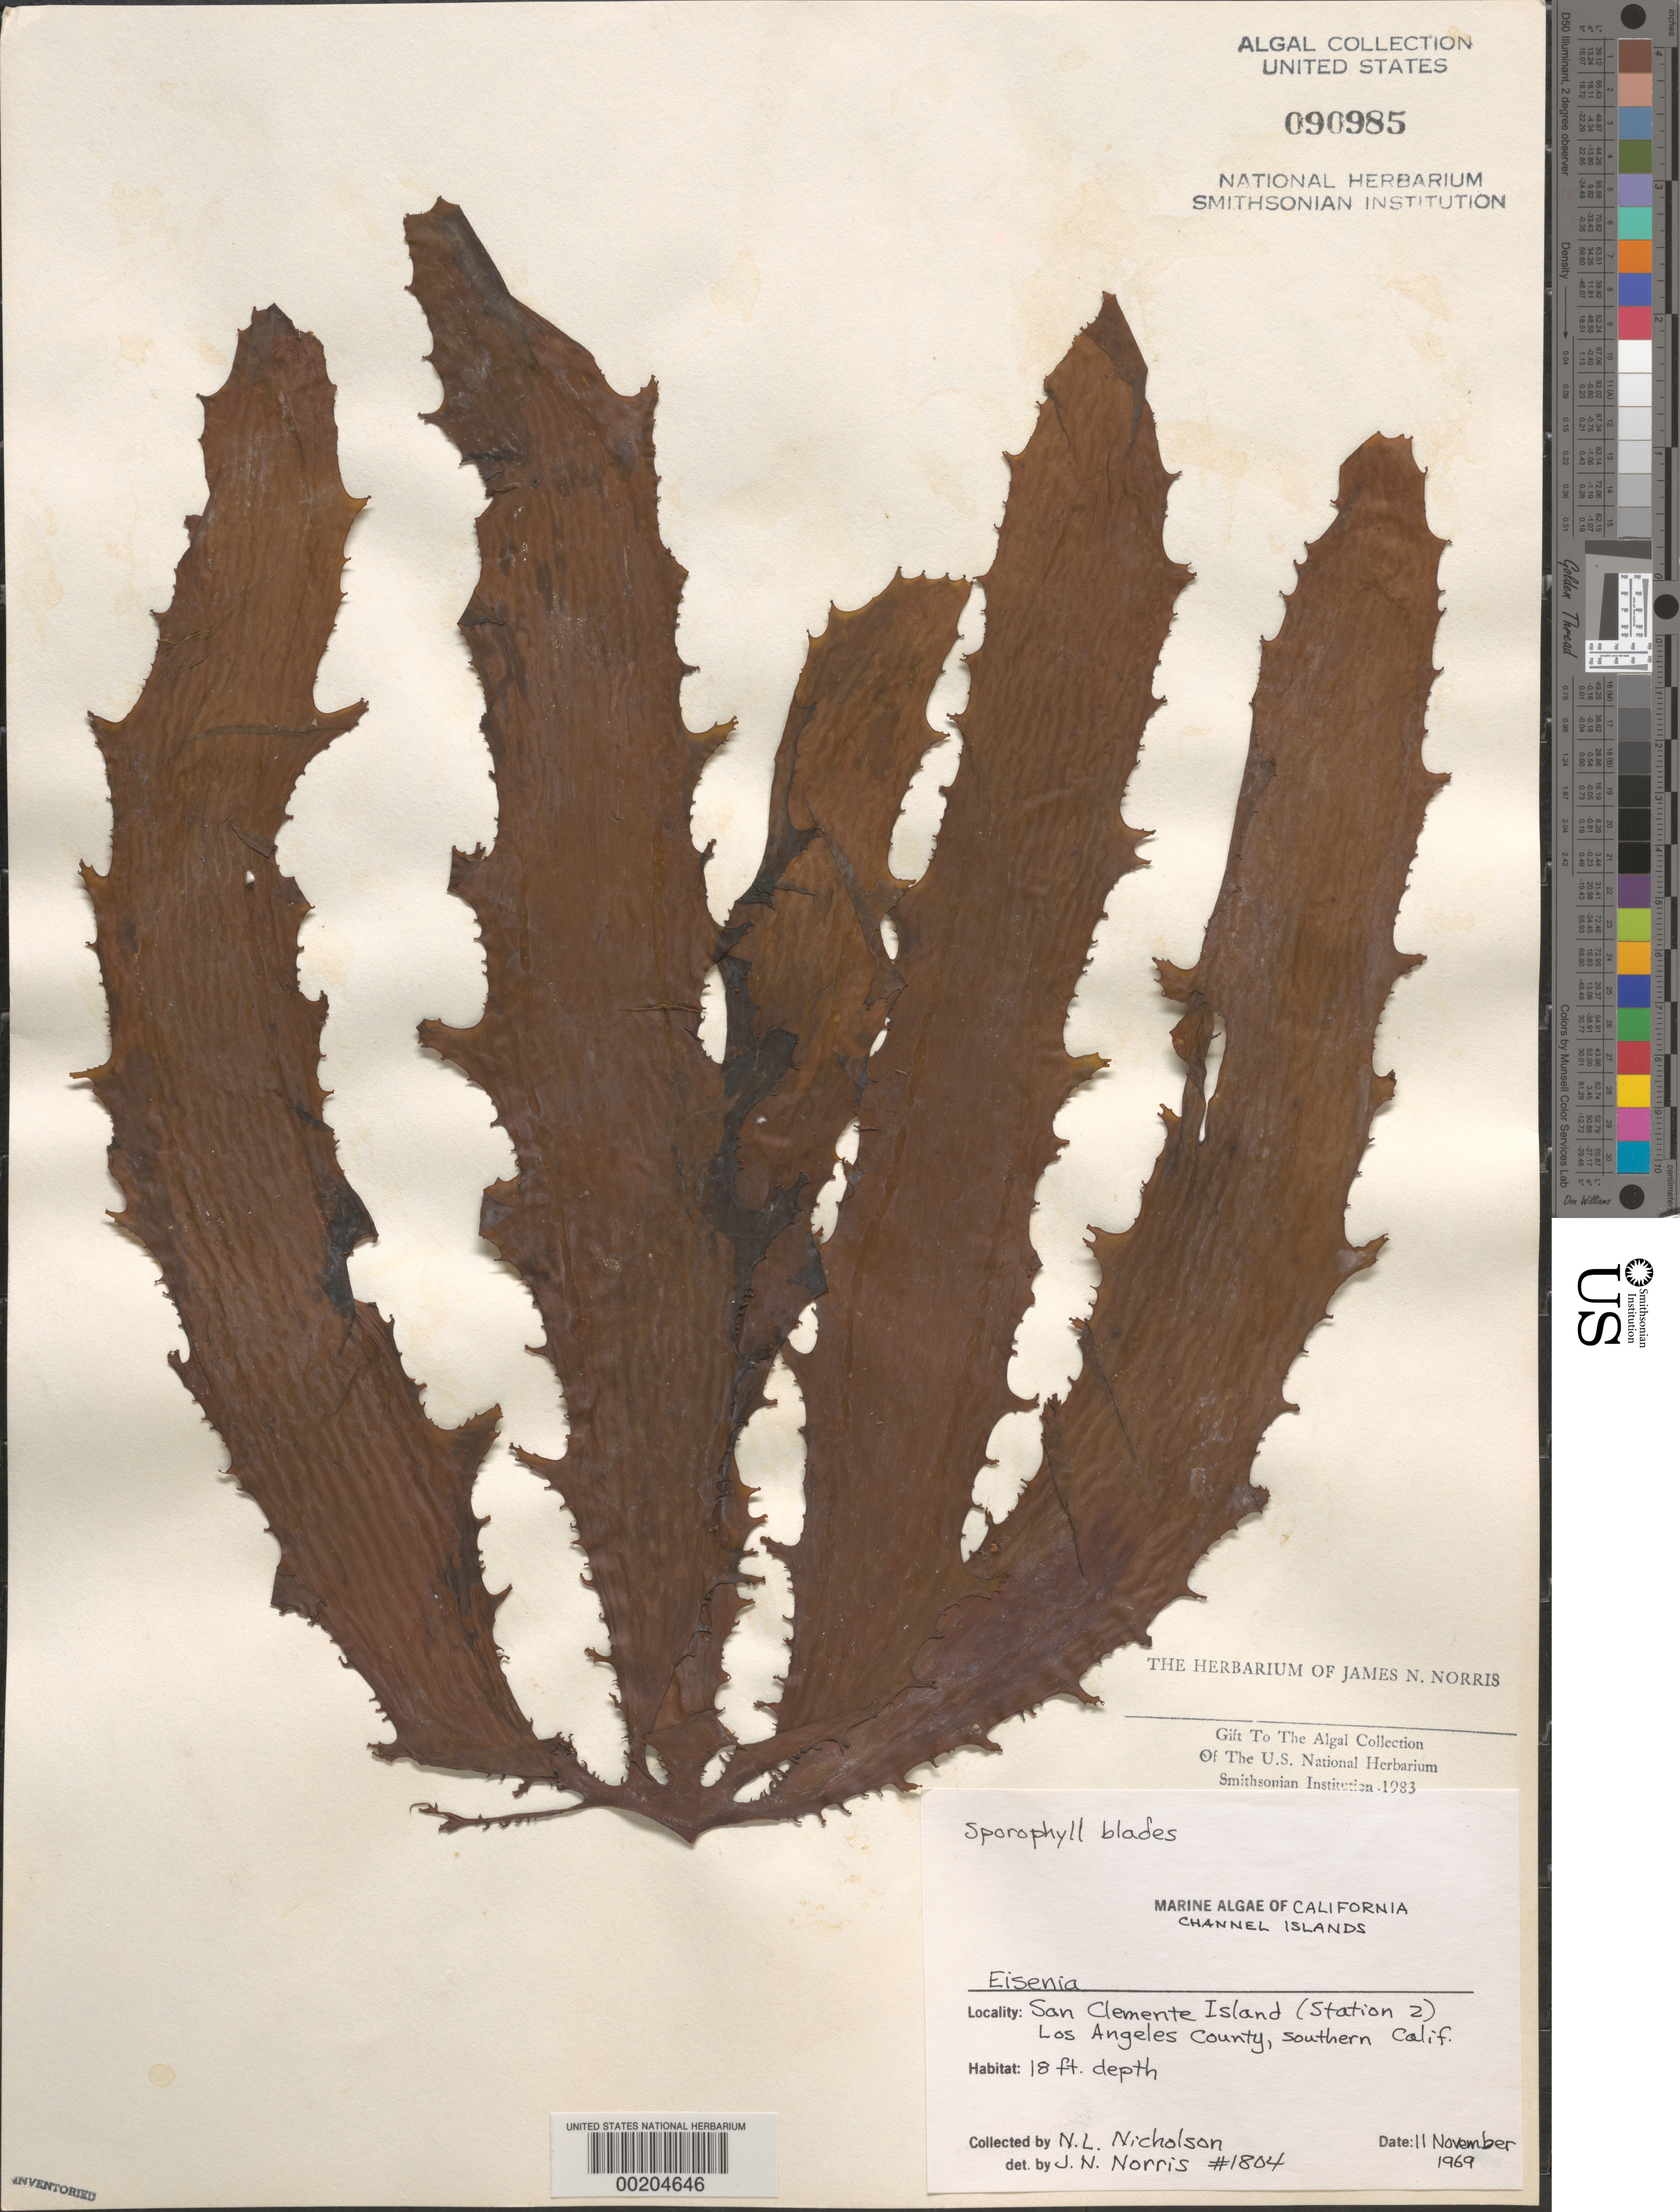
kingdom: Chromista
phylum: Ochrophyta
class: Phaeophyceae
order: Laminariales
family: Lessoniaceae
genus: Eisenia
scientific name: Eisenia sp.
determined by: Norris, James N.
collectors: N. Nicholson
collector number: JN-1804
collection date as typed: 11 Nov 1969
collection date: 1969-11-11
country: United States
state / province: California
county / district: Los Angeles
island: San Clemente Island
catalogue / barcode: US 90985